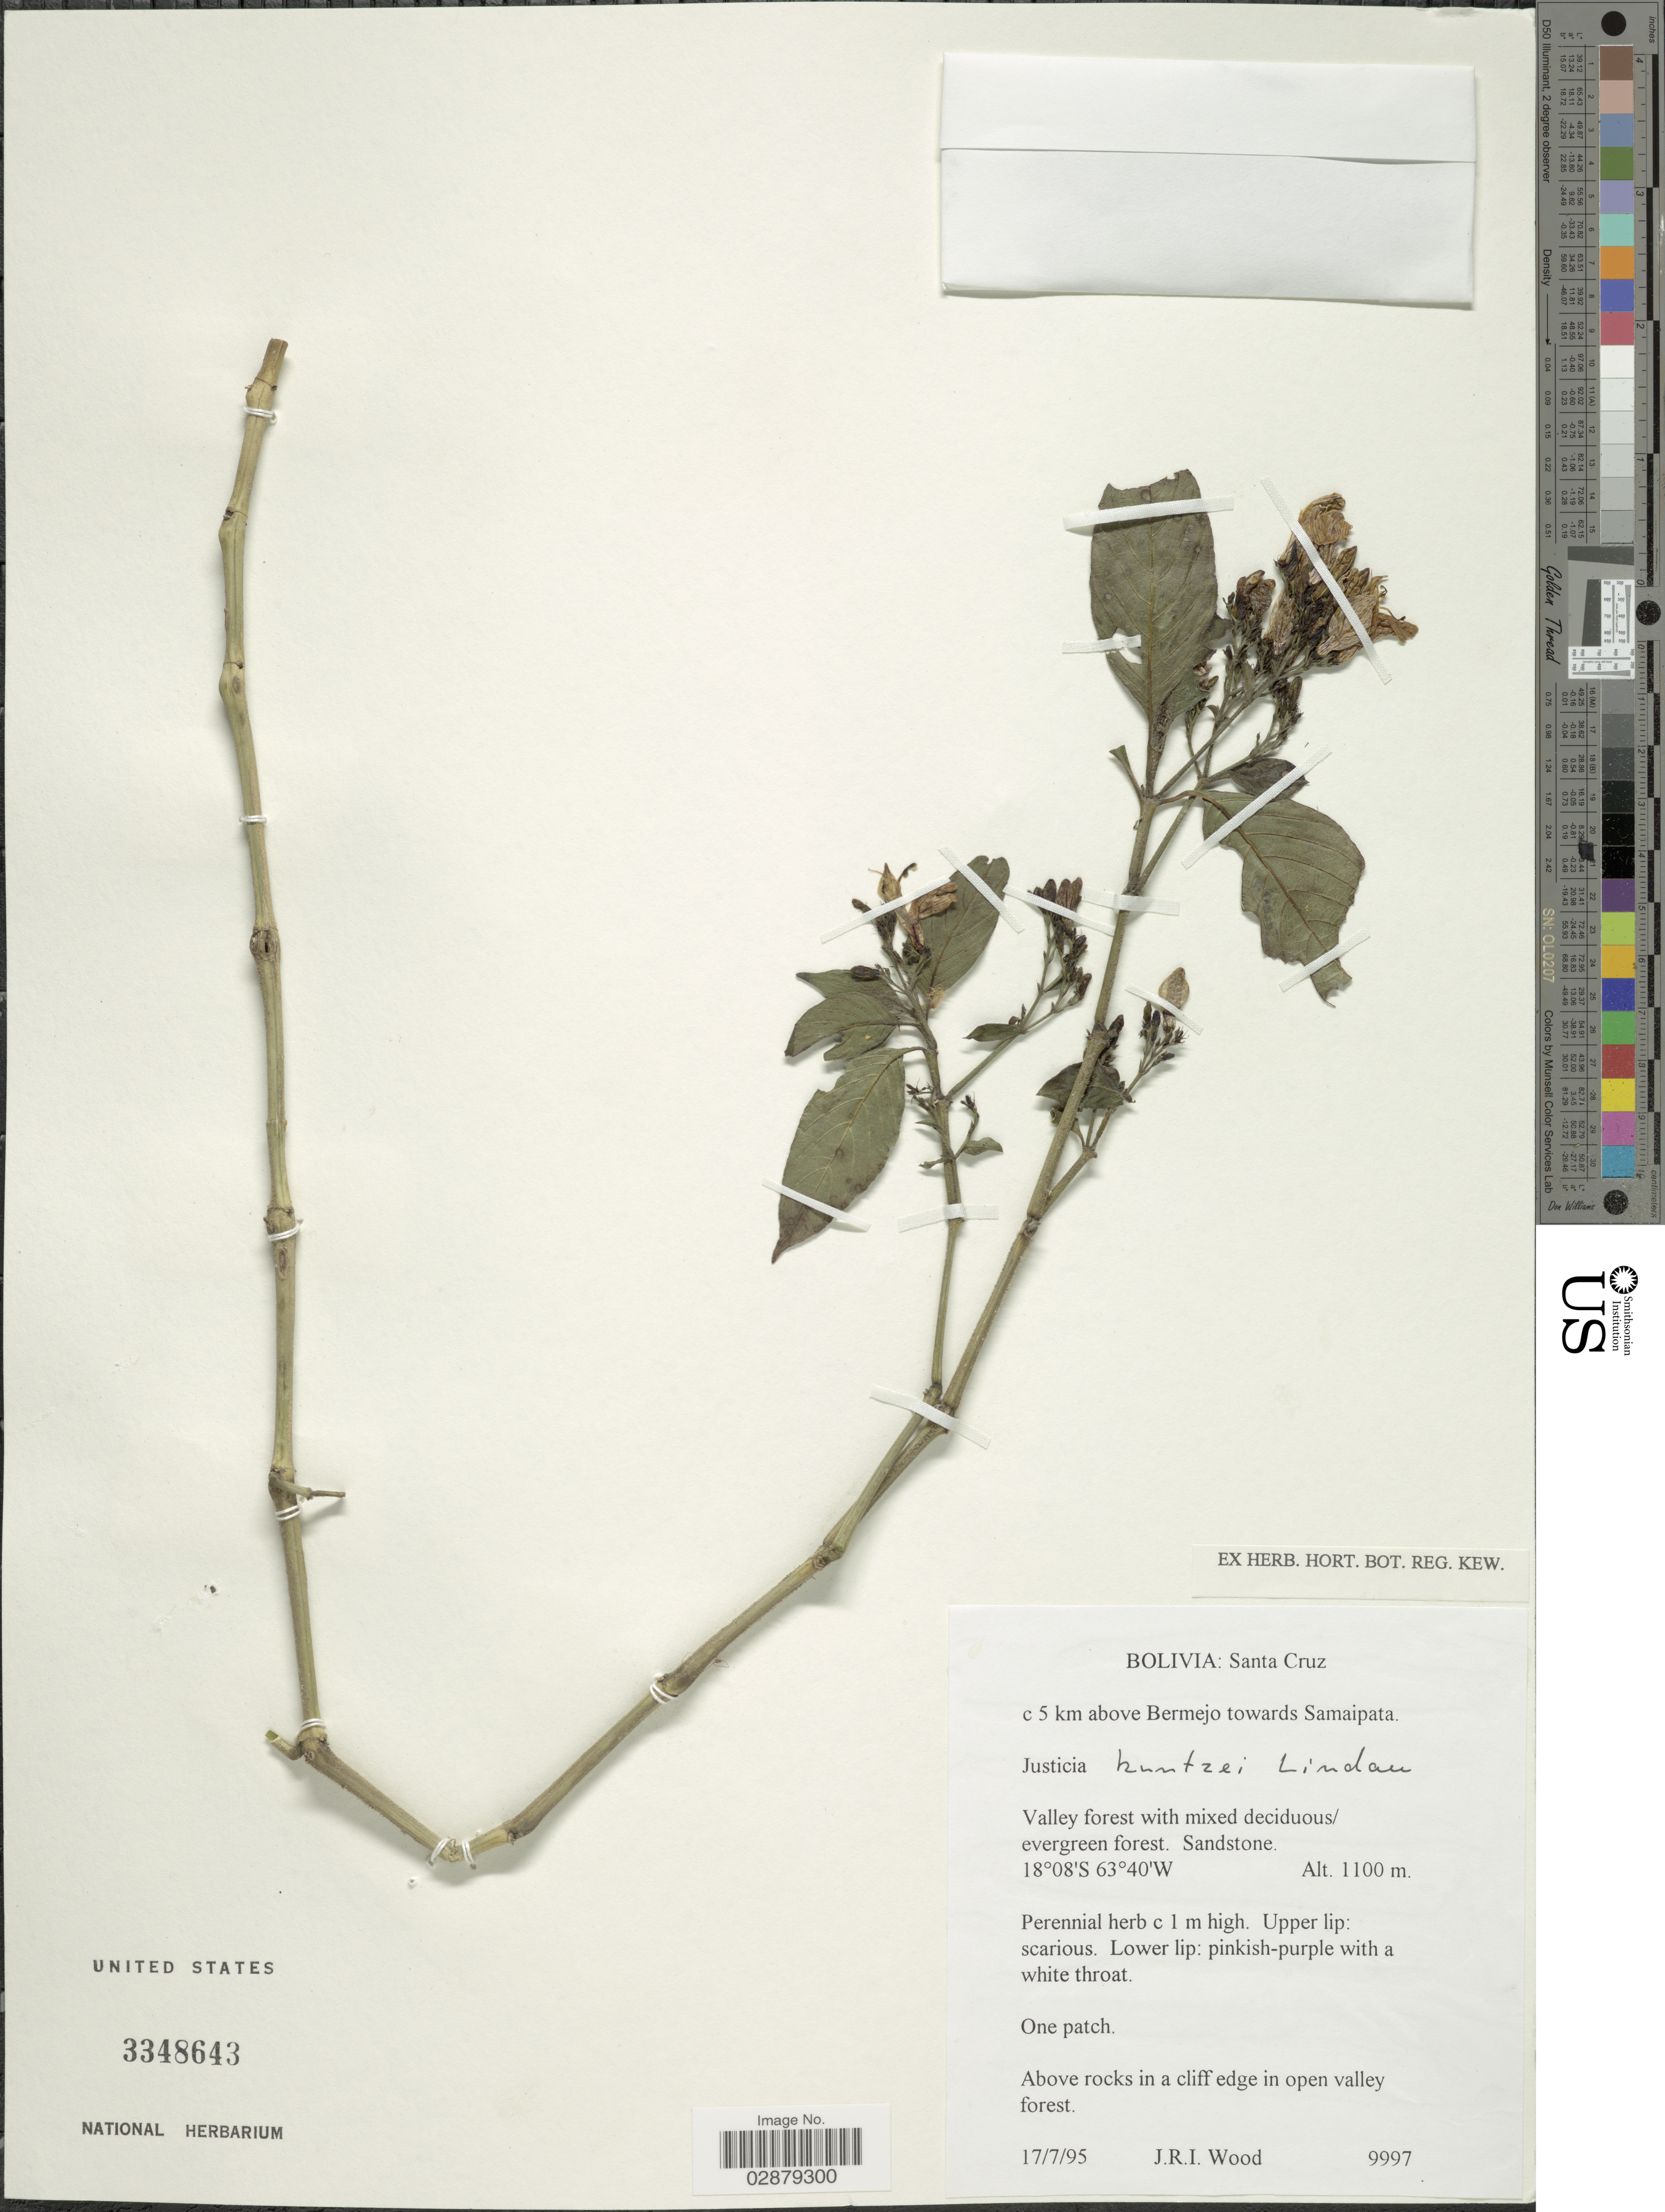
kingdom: Plantae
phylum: Tracheophyta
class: Magnoliopsida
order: Lamiales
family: Acanthaceae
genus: Justicia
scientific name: Justicia kuntzei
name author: Lindau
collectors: J. R. I. Wood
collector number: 9997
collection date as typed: Transcribed d/m/y: 17/7/95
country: Bolivia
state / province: Santa Cruz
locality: C 5 km above Bermejo towards Samaipata.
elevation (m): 1100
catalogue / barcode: US 3348643